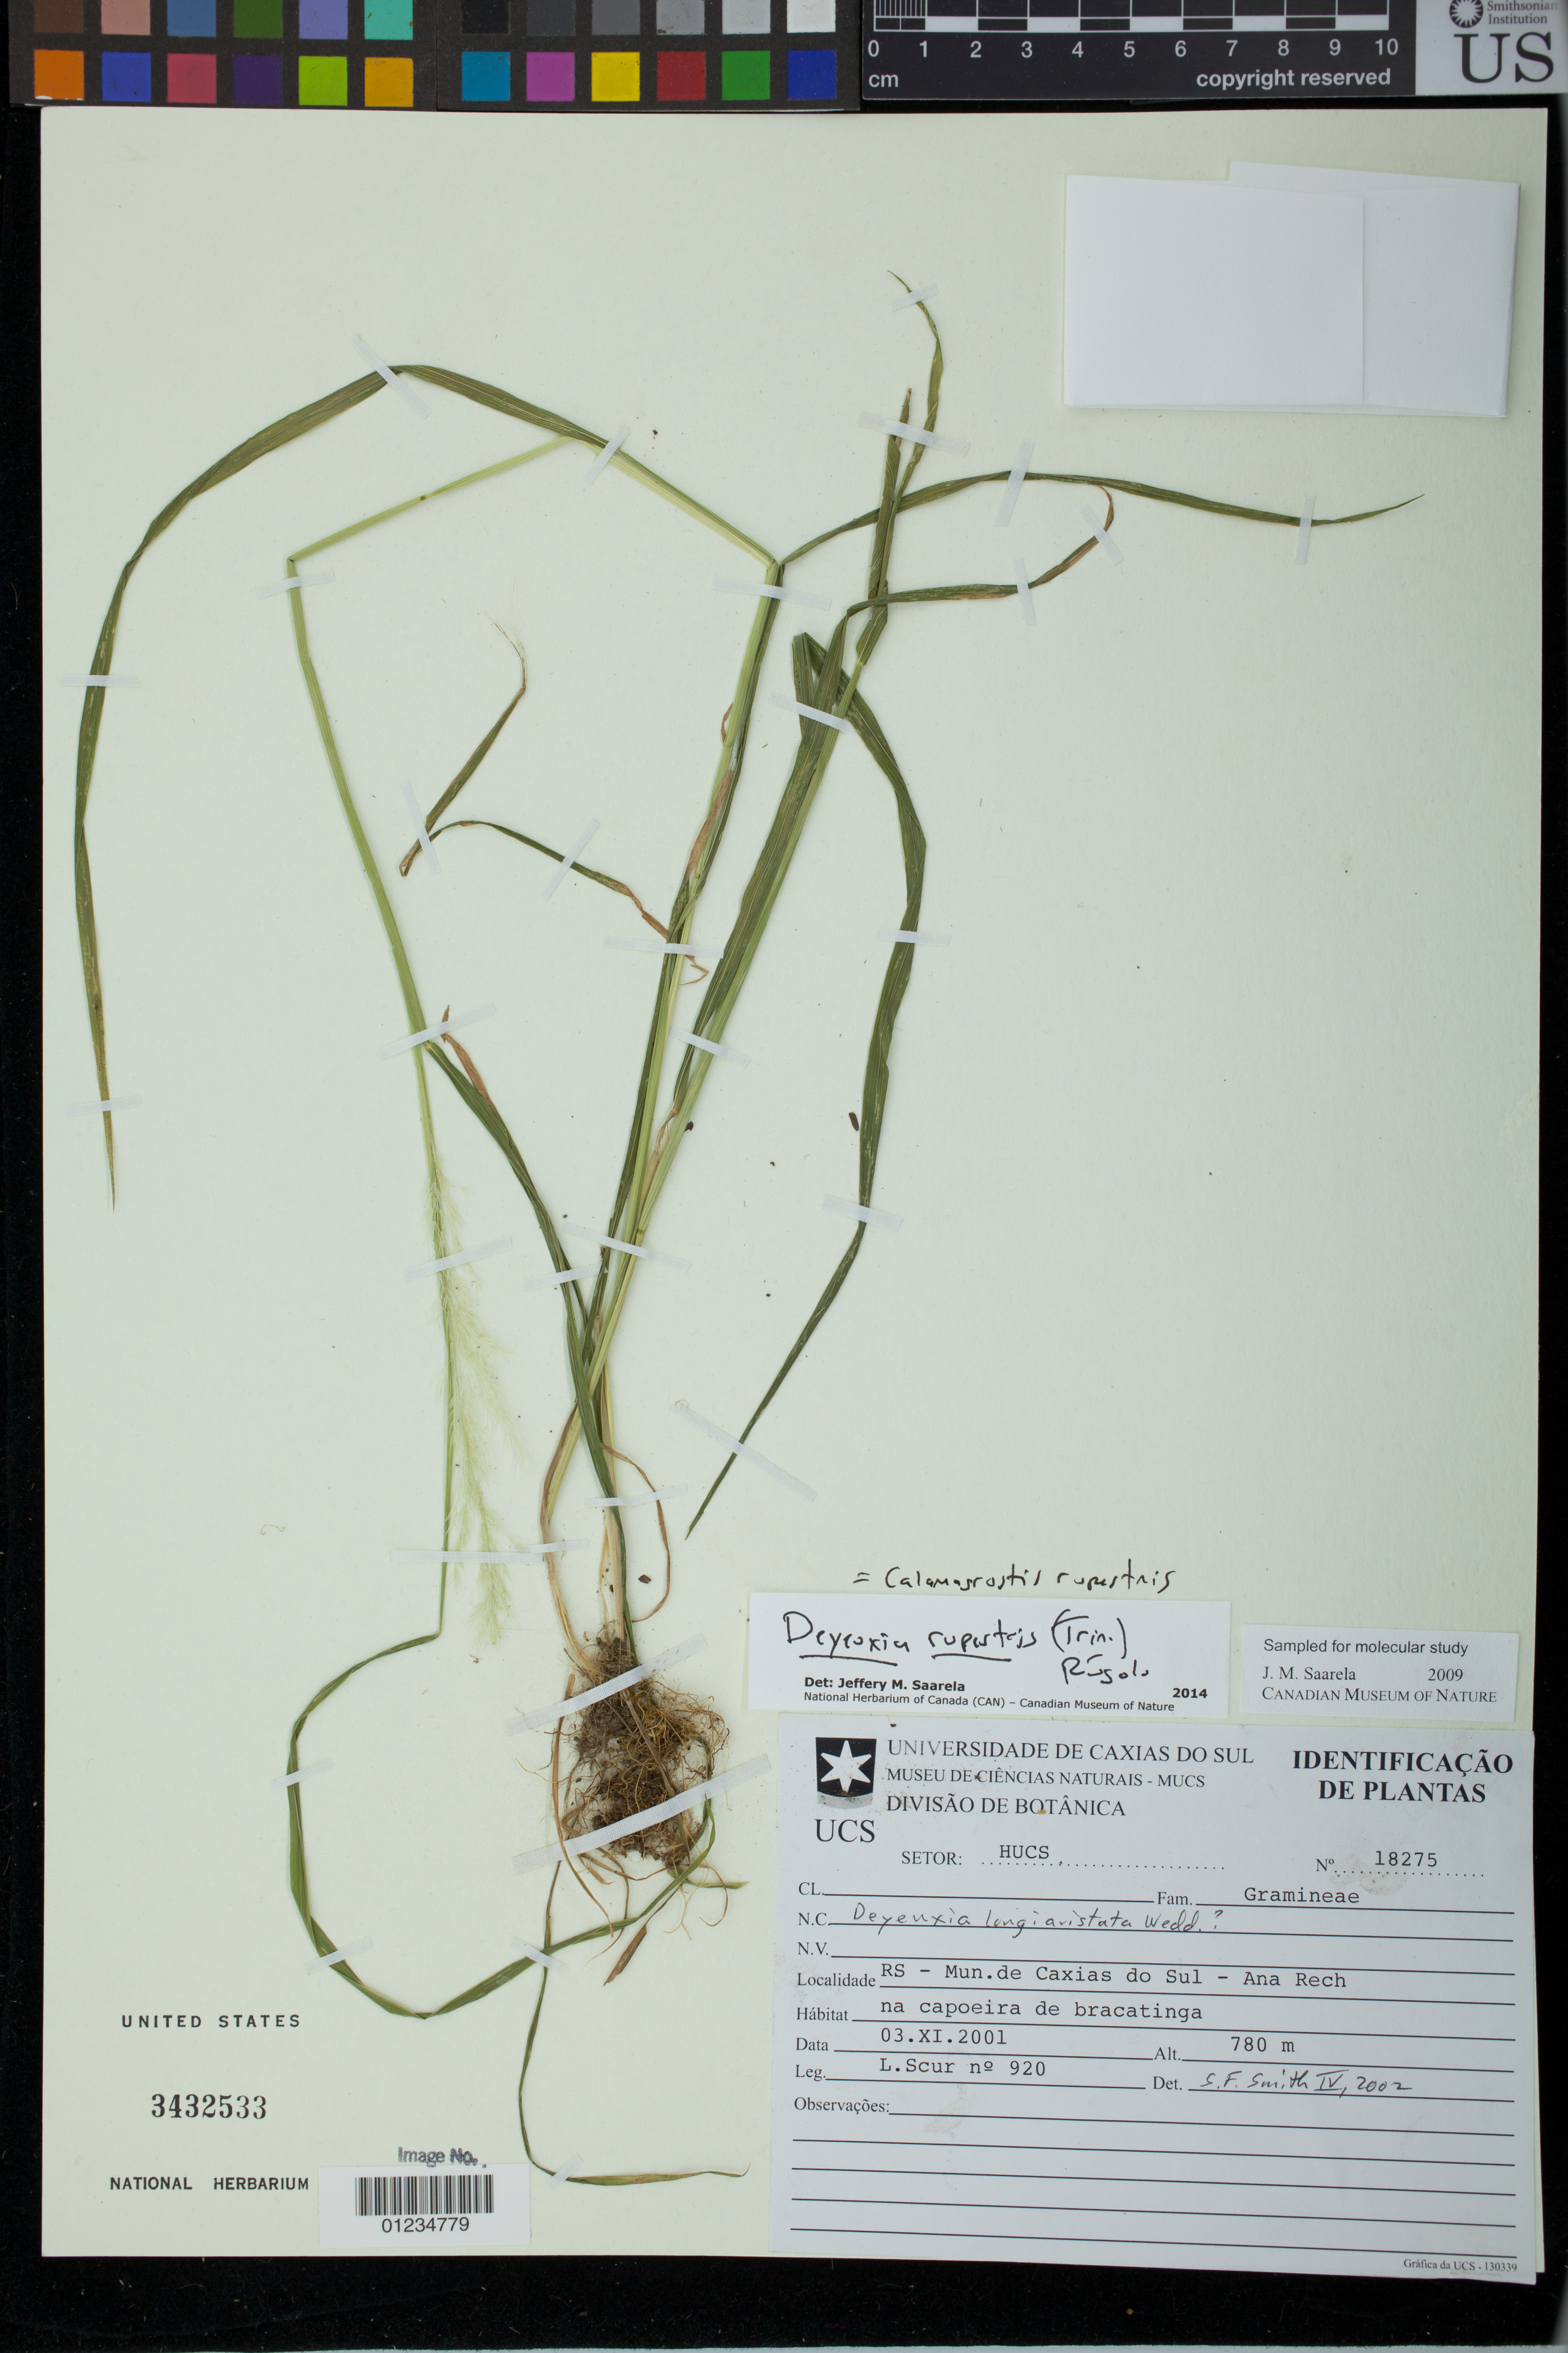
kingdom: Plantae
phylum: Tracheophyta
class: Liliopsida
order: Poales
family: Poaceae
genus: Cinnagrostis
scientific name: Cinnagrostis rupestris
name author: (Trin.) P.M. Peterson et al.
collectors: L. Scur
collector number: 920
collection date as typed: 03.XI.2001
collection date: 2001-11-03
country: Brazil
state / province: Rio Grande do Sul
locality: Caxias do Sul - Ana Rech.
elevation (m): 780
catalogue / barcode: US 3432533